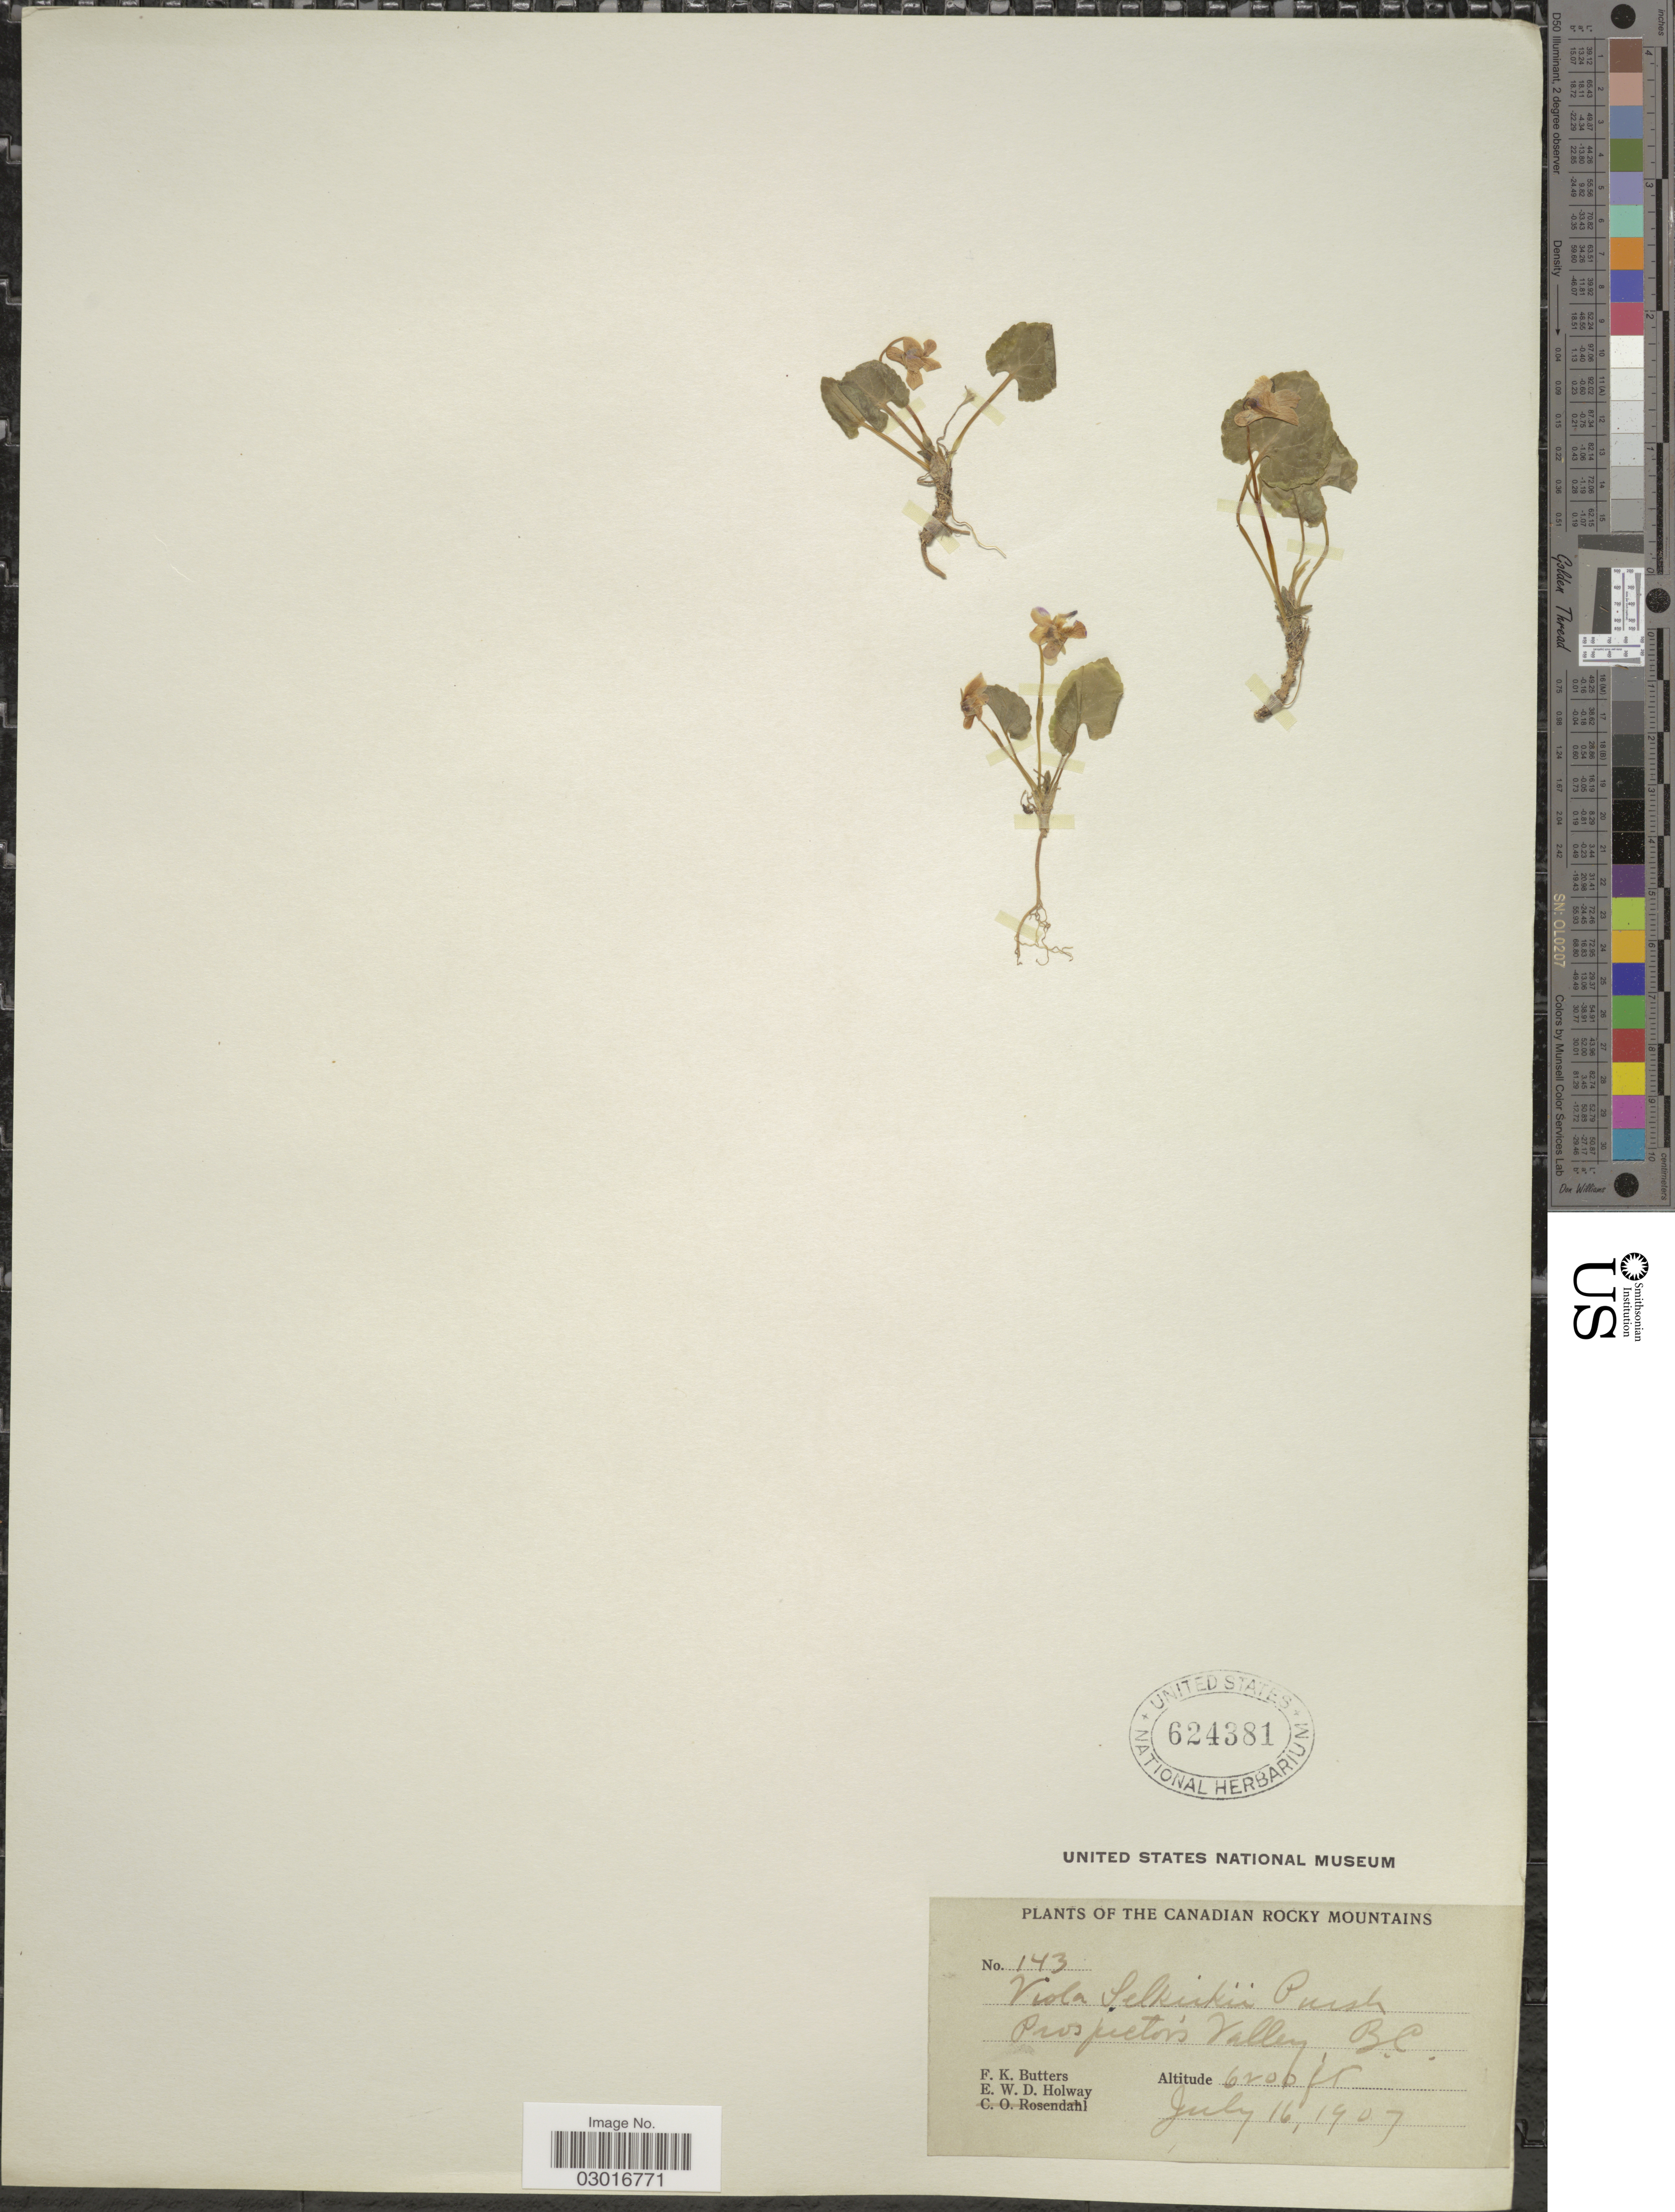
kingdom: Plantae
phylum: Tracheophyta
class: Magnoliopsida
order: Malpighiales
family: Violaceae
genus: Viola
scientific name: Viola selkirkii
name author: Pursh ex Goldie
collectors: F. K. Butters & E. W. D. Holway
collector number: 143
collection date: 1907-07-16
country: Canada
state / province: British Columbia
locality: Canadian Rocky Mountains. Prospector's Valley.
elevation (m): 1890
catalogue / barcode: US 624381